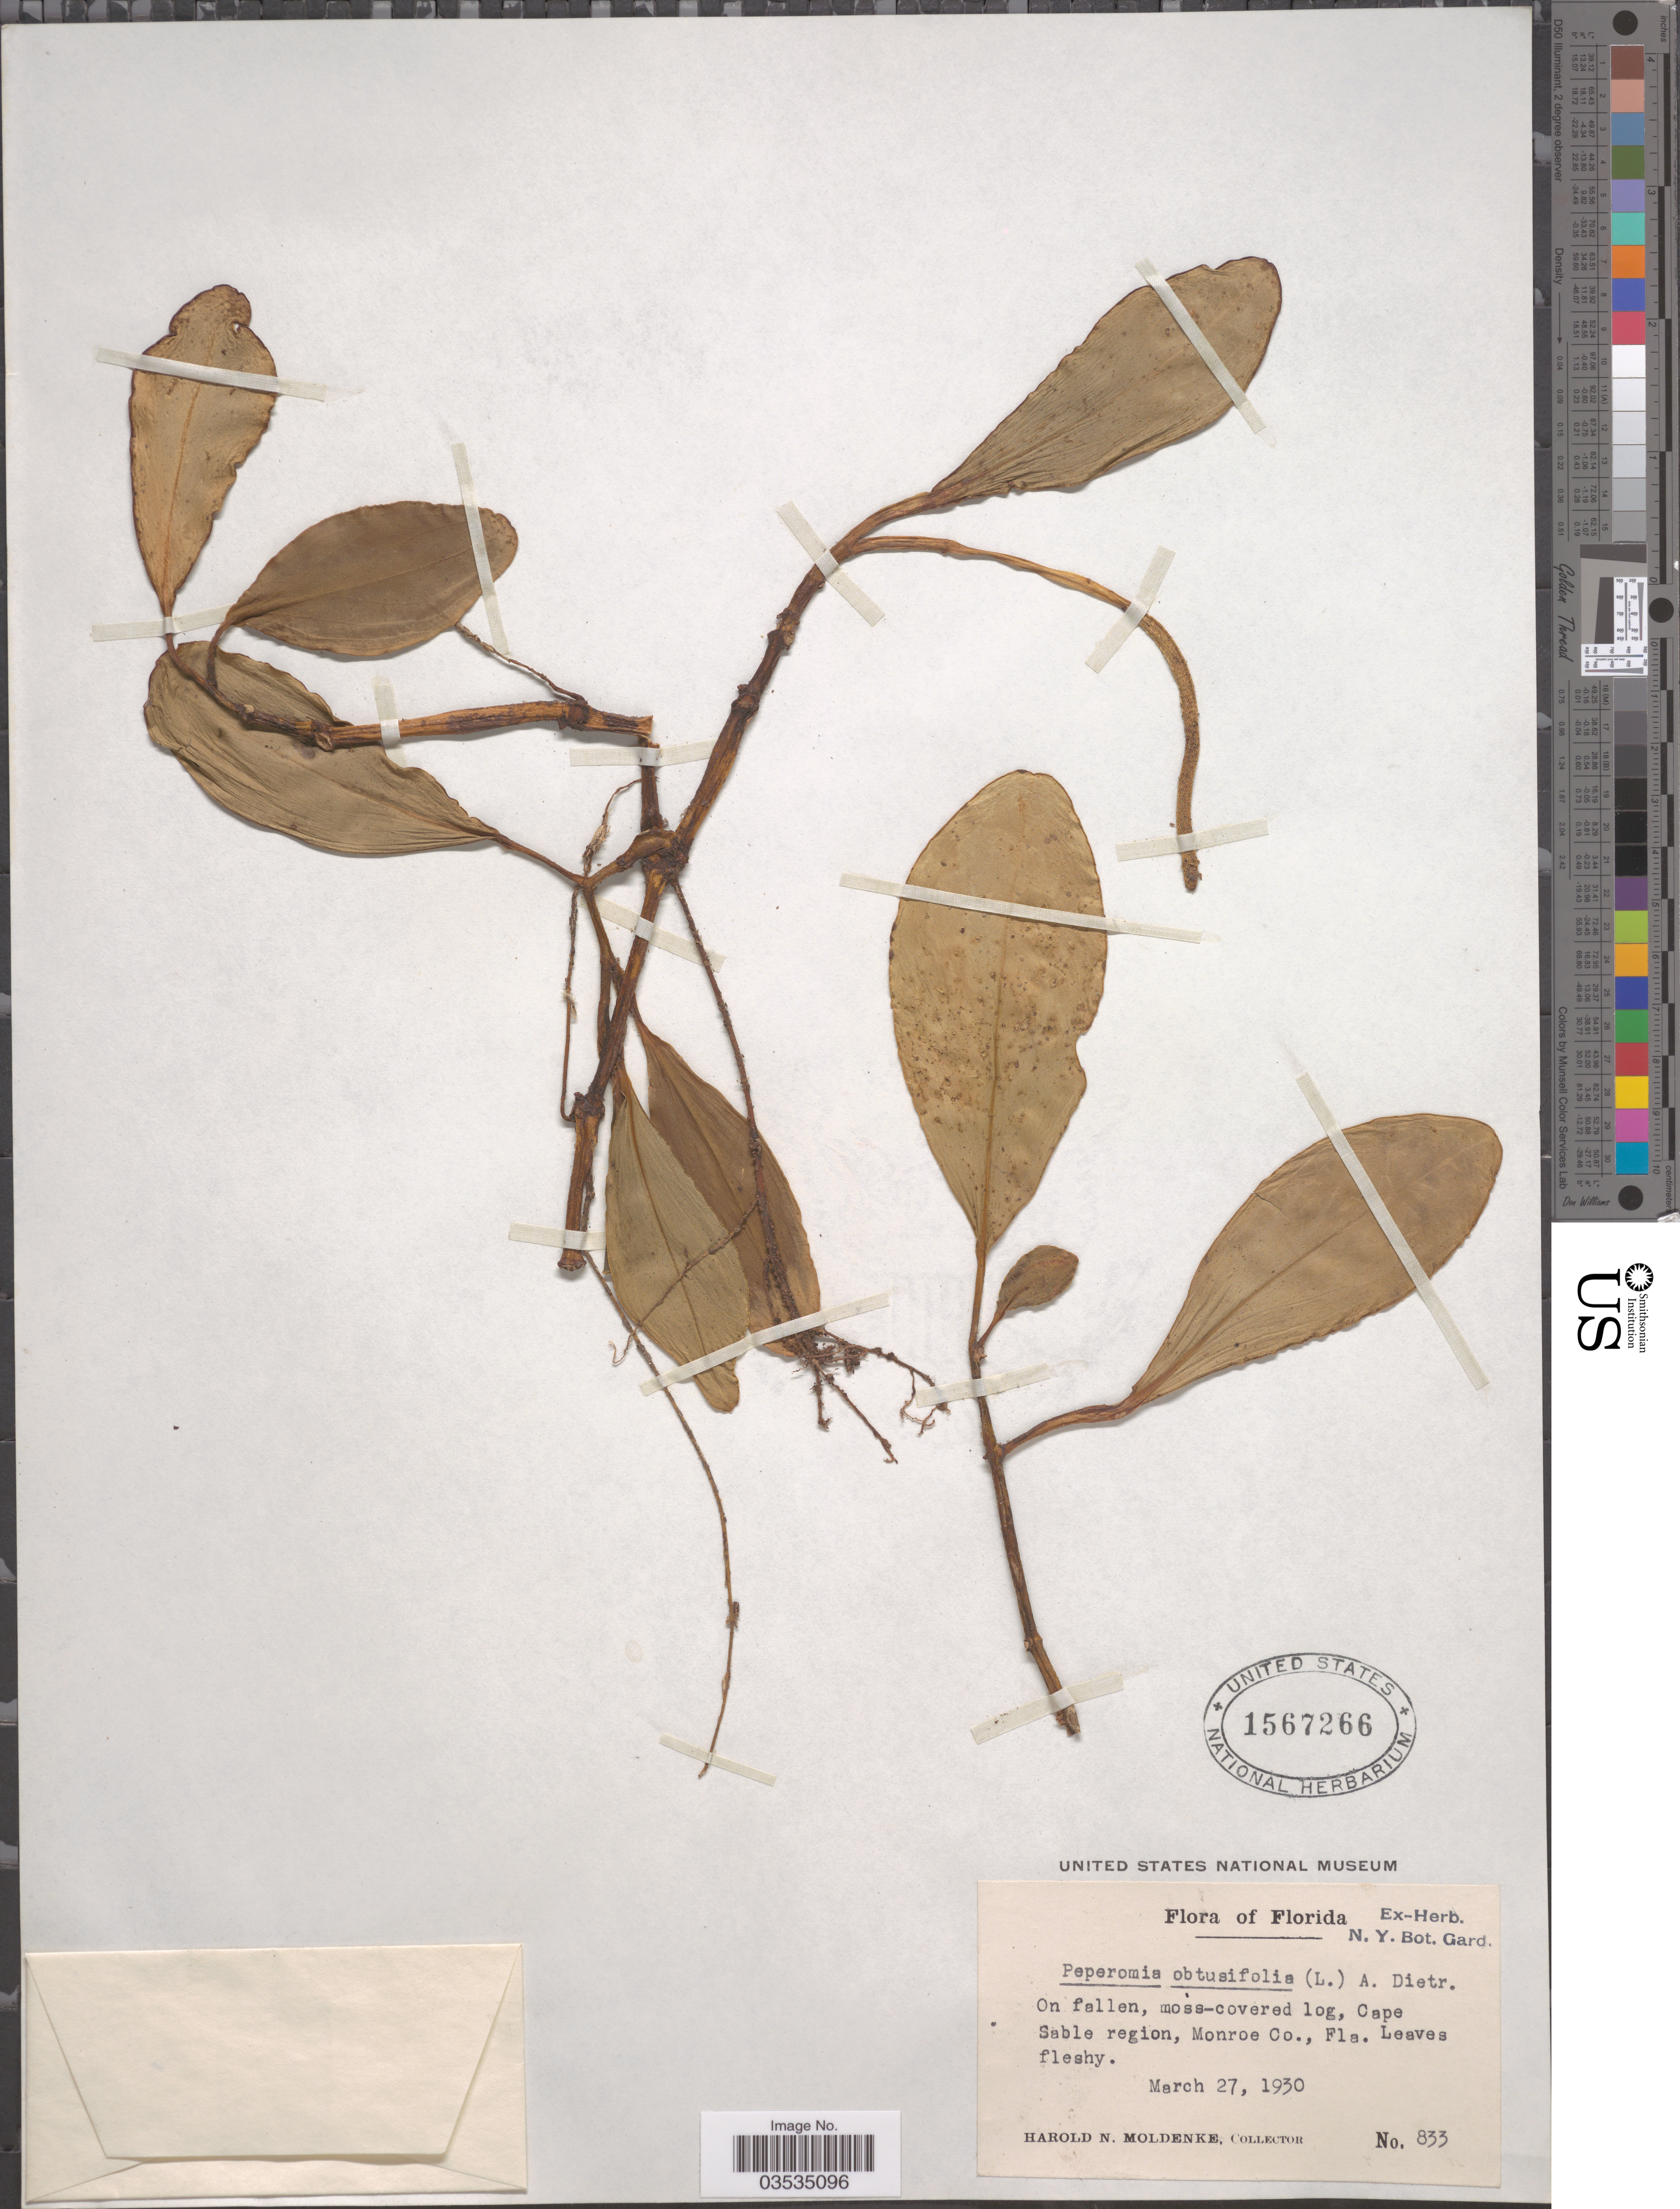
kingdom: Plantae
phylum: Tracheophyta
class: Magnoliopsida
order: Piperales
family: Piperaceae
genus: Peperomia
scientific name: Peperomia obtusifolia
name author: (L.) A. Dietr.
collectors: H. N. Moldenke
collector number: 833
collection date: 1930-03-27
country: United States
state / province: Florida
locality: On fallen, moss-covered log, Cape Sable region, Monroe Co.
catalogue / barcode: US 1567266